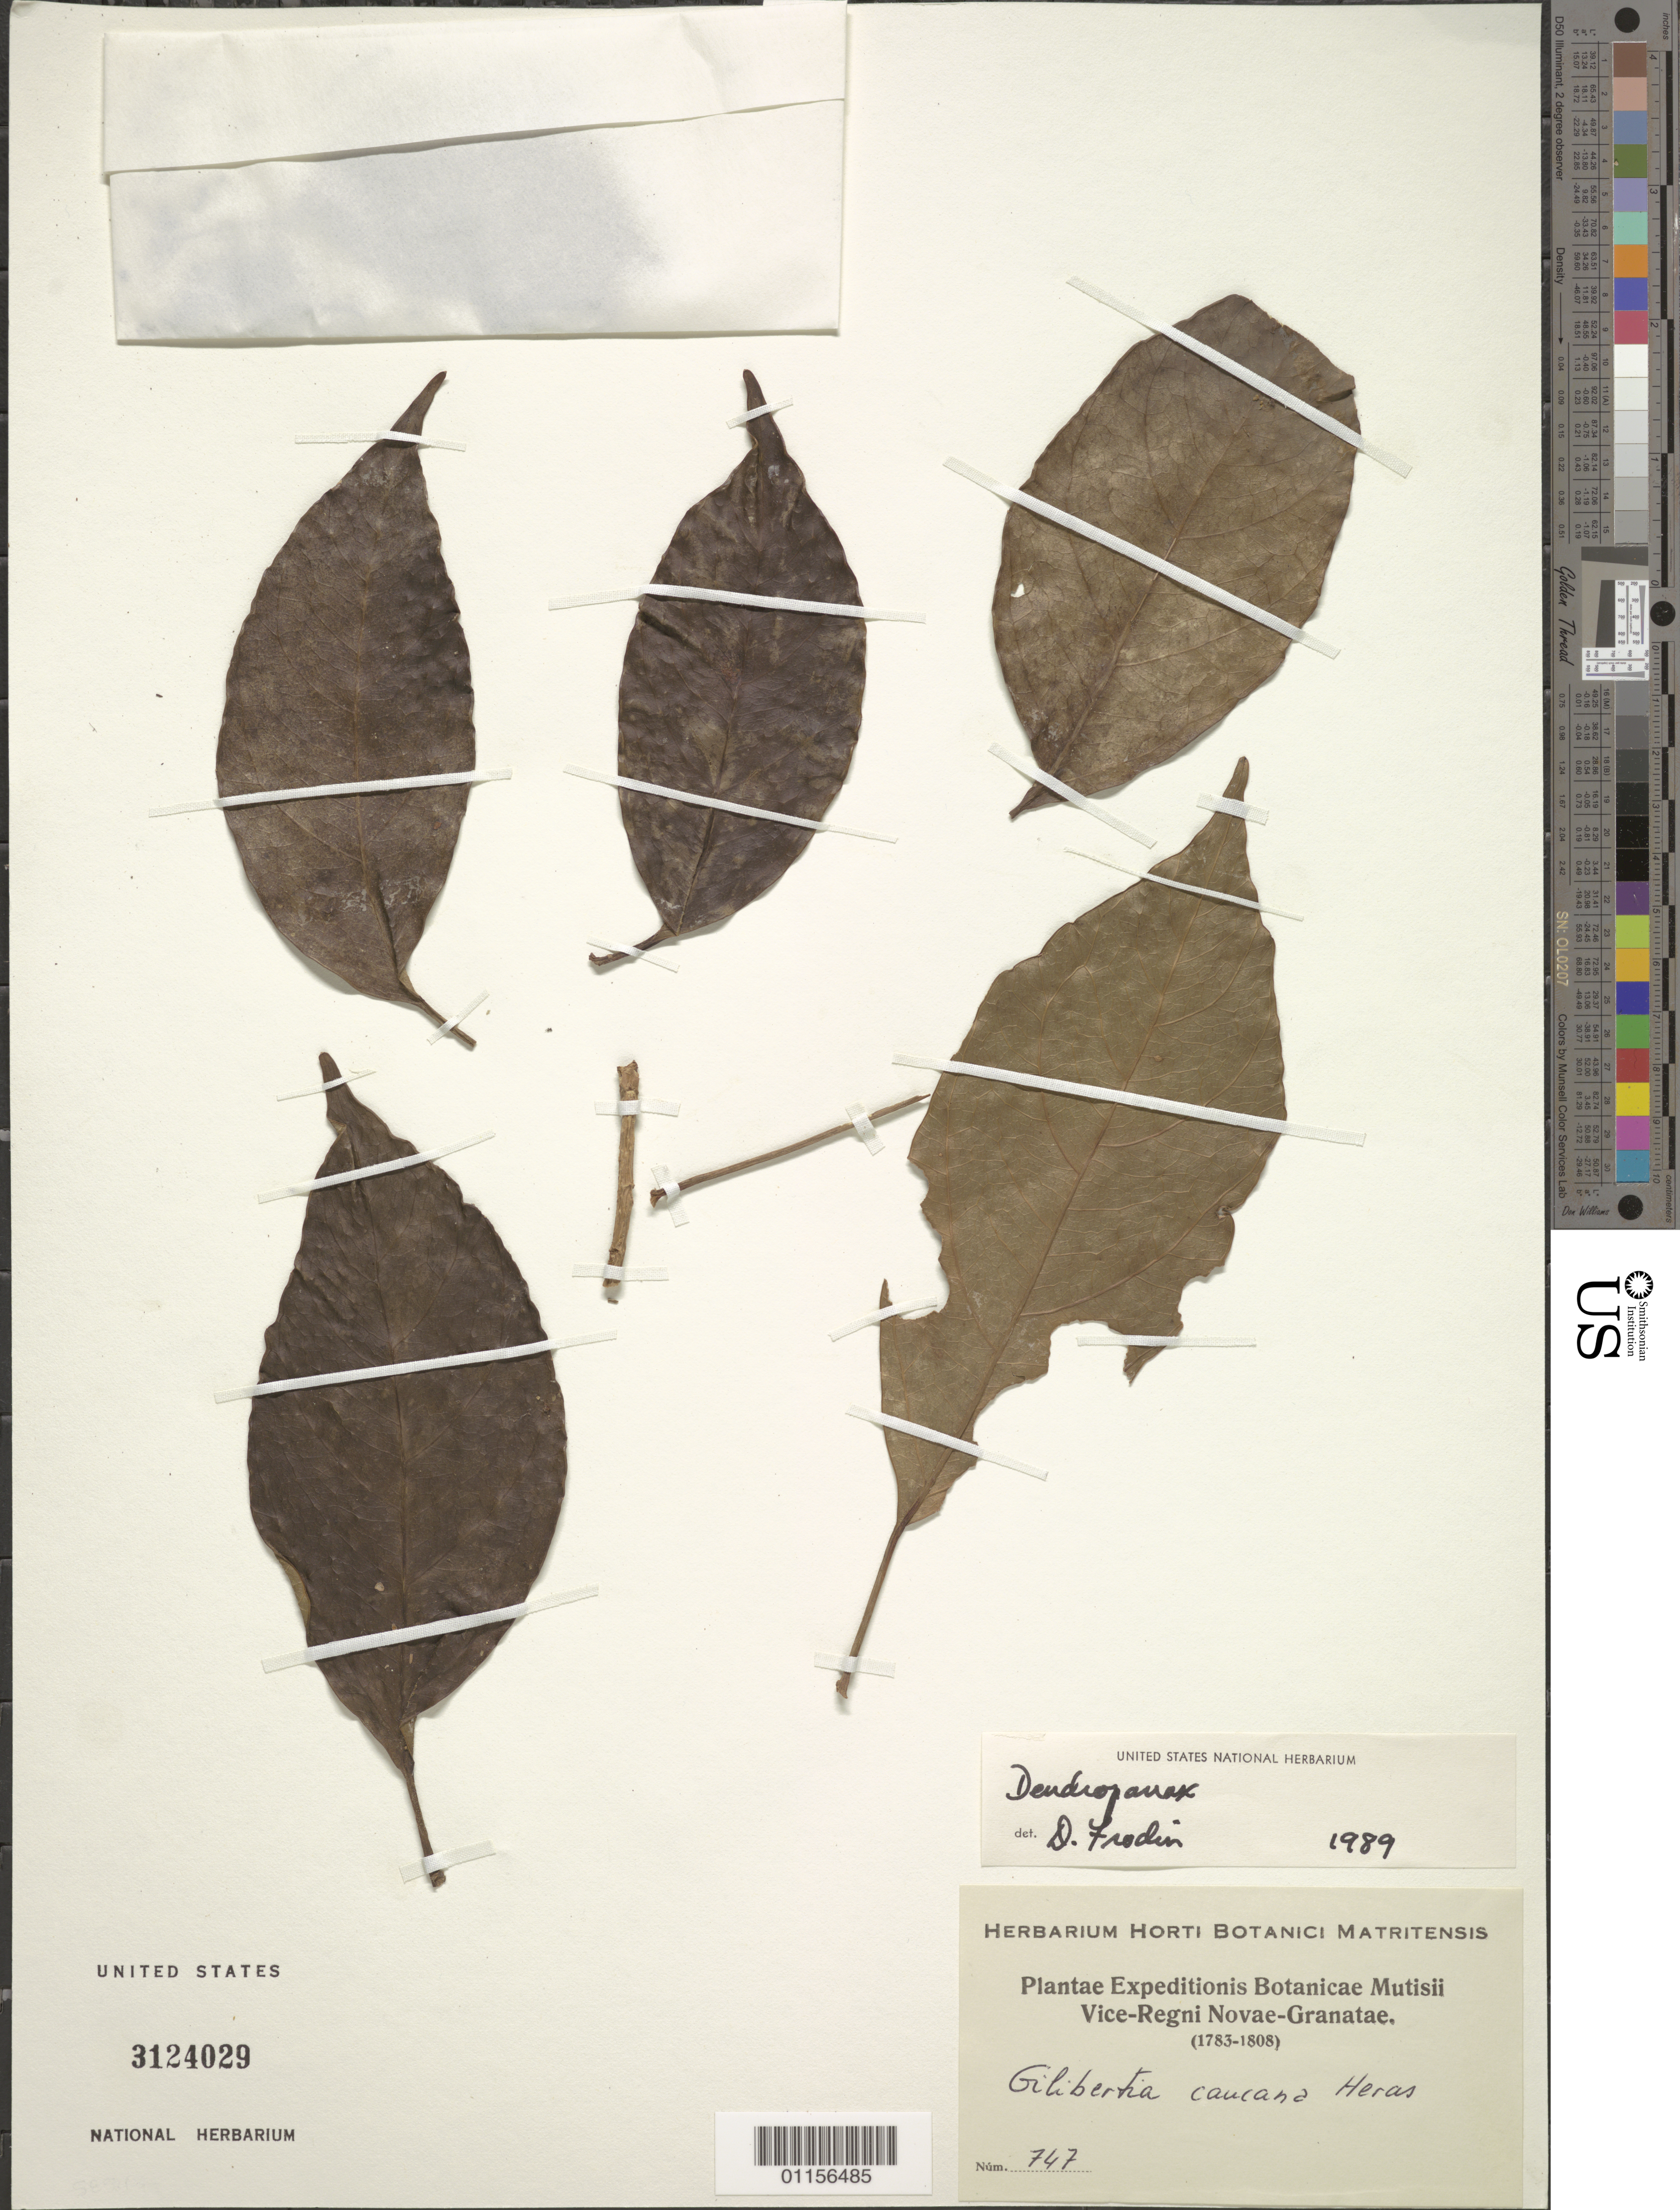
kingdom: Plantae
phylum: Tracheophyta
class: Magnoliopsida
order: Apiales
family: Araliaceae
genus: Dendropanax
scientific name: Dendropanax caucanus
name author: (Harms) Harms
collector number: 747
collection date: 1783/1909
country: Colombia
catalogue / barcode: US 3124029